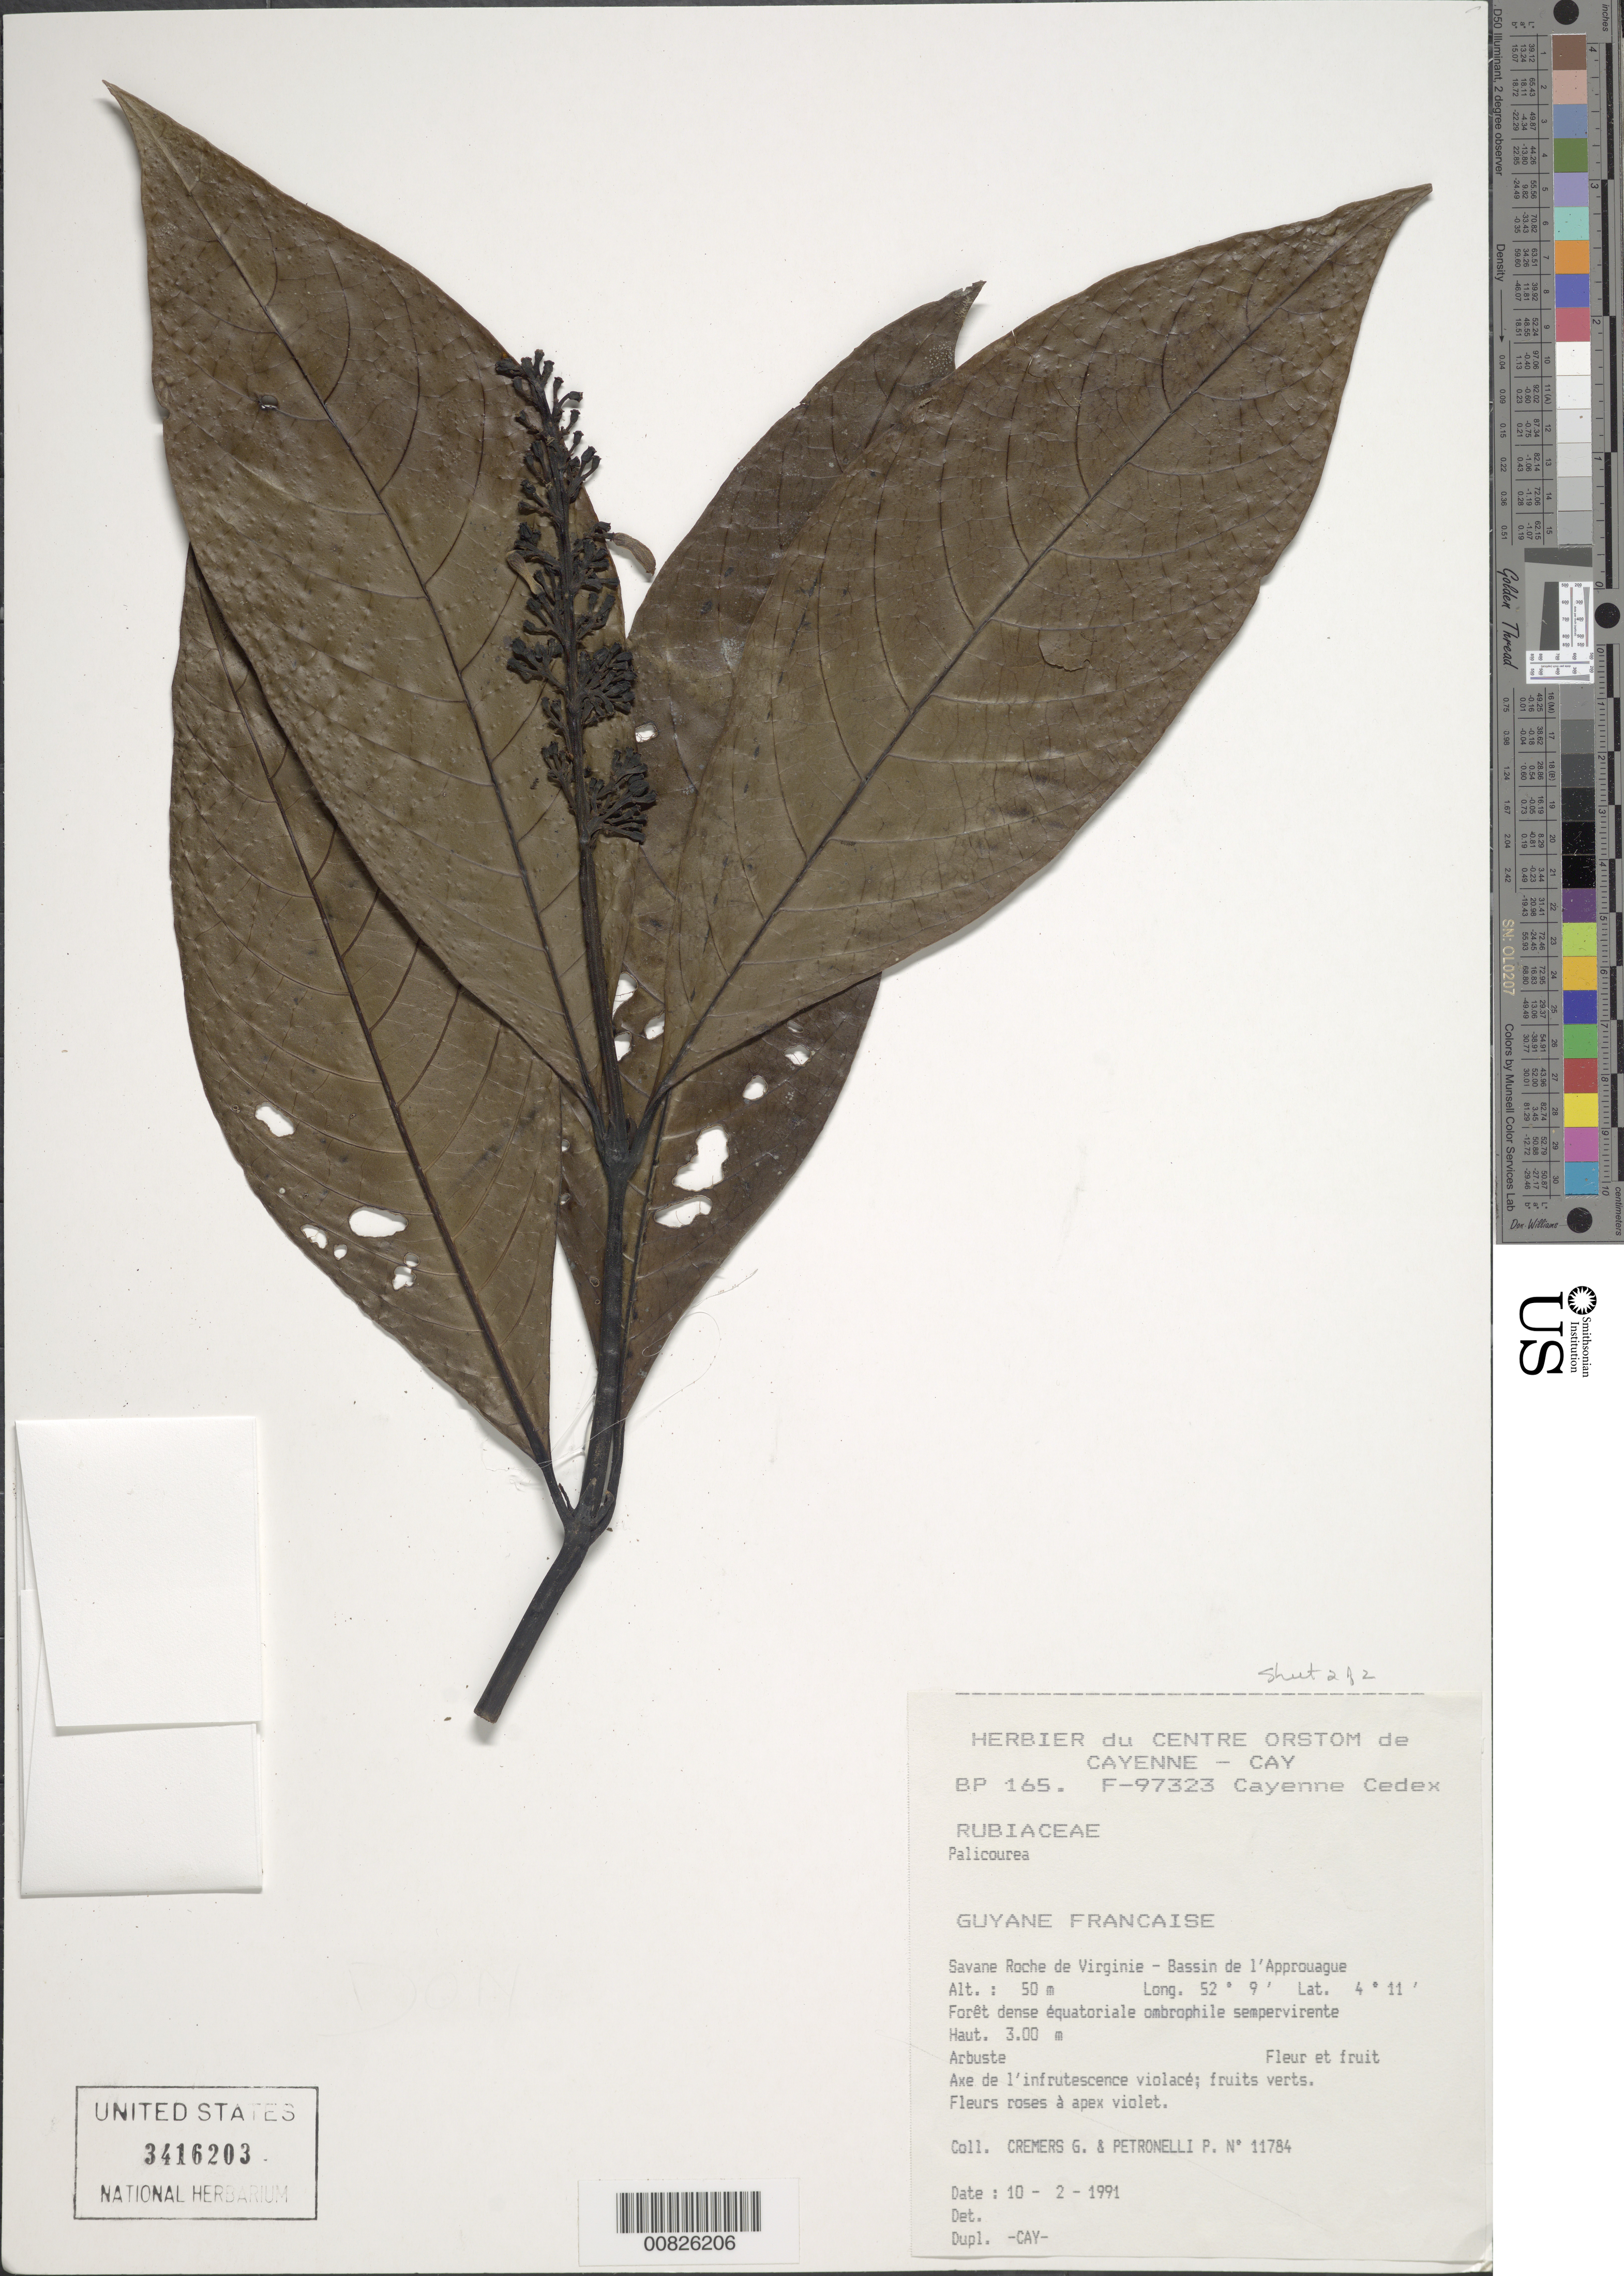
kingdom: Plantae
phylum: Tracheophyta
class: Magnoliopsida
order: Gentianales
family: Rubiaceae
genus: Palicourea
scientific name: Palicourea sp.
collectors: G. Cremers & P. Petronelli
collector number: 11784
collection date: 1991-02-10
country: French Guiana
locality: Guyane Francaise. Savene Roche de Virginie - Bassin de l'Approuague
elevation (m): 50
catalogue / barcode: US 3416203